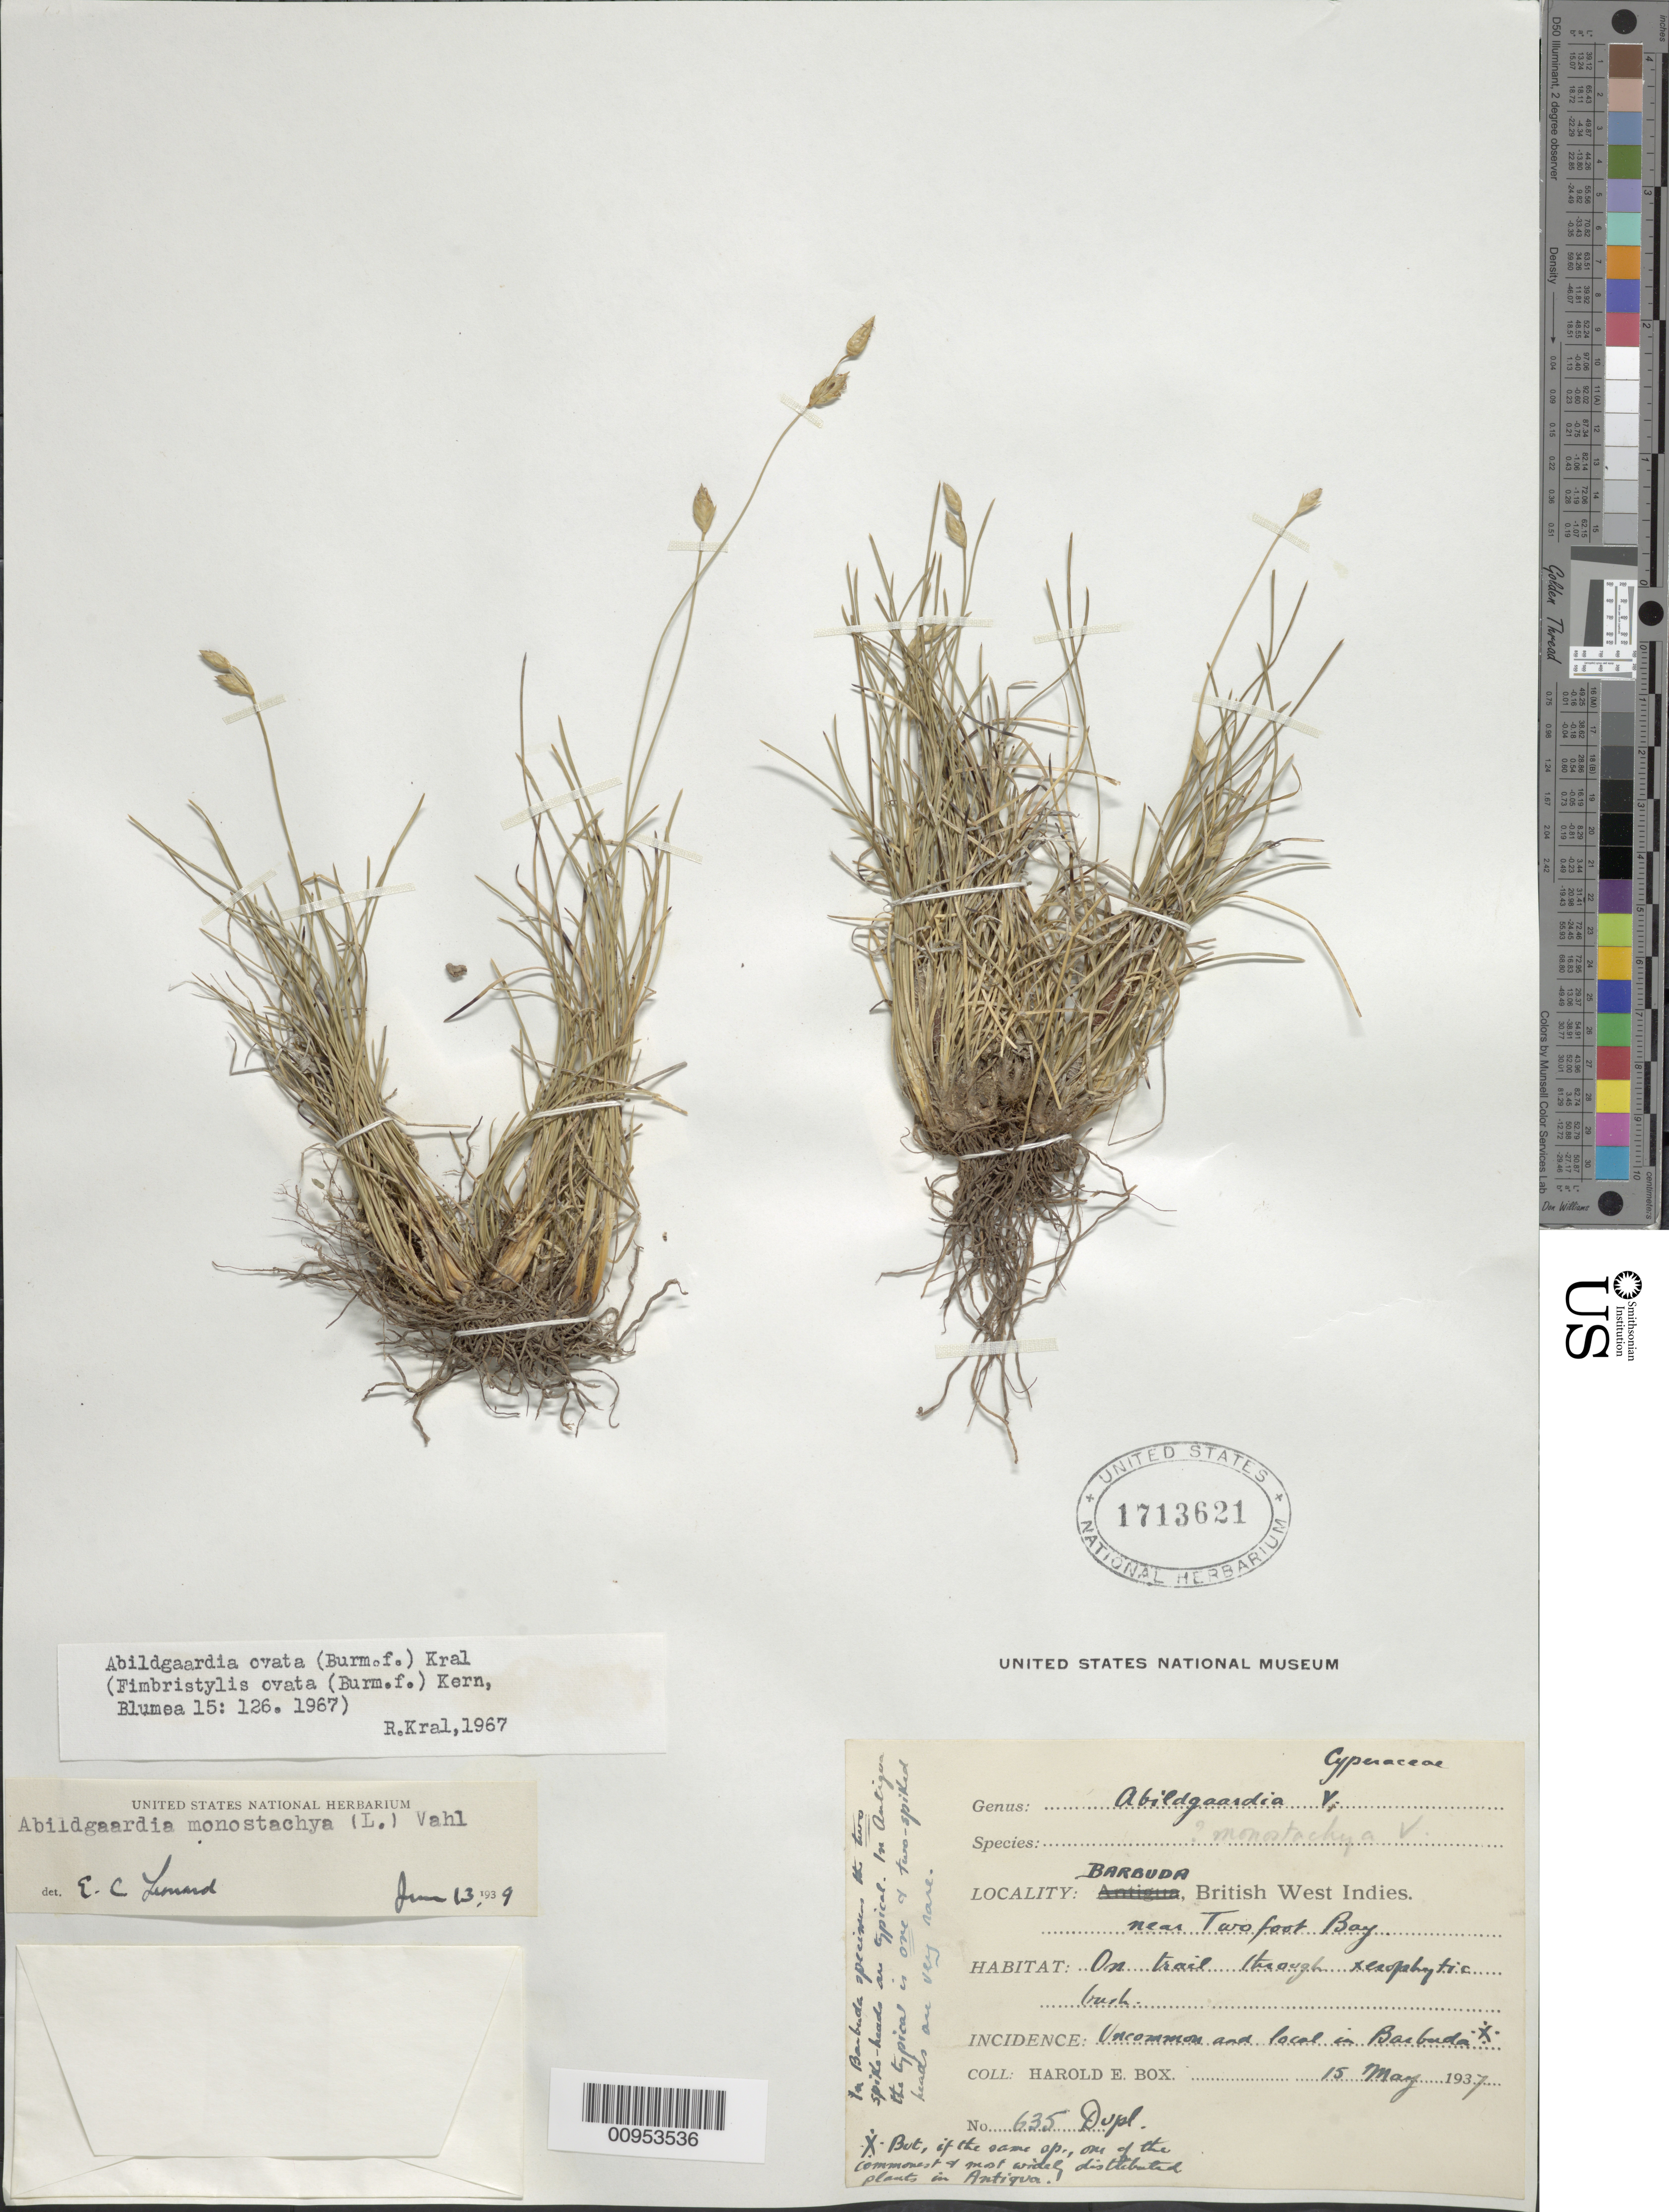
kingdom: Plantae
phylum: Tracheophyta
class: Liliopsida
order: Poales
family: Cyperaceae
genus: Abildgaardia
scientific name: Abildgaardia ovata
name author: (Burm. f.) Kral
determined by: Kral, Robert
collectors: H. E. Box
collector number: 635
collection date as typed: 15 May 1937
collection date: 1937-05-15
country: Antigua and Barbuda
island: Barbuda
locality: Near Twofoot Bay, on trail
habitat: On trail through xerophytic bush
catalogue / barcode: US 1713621